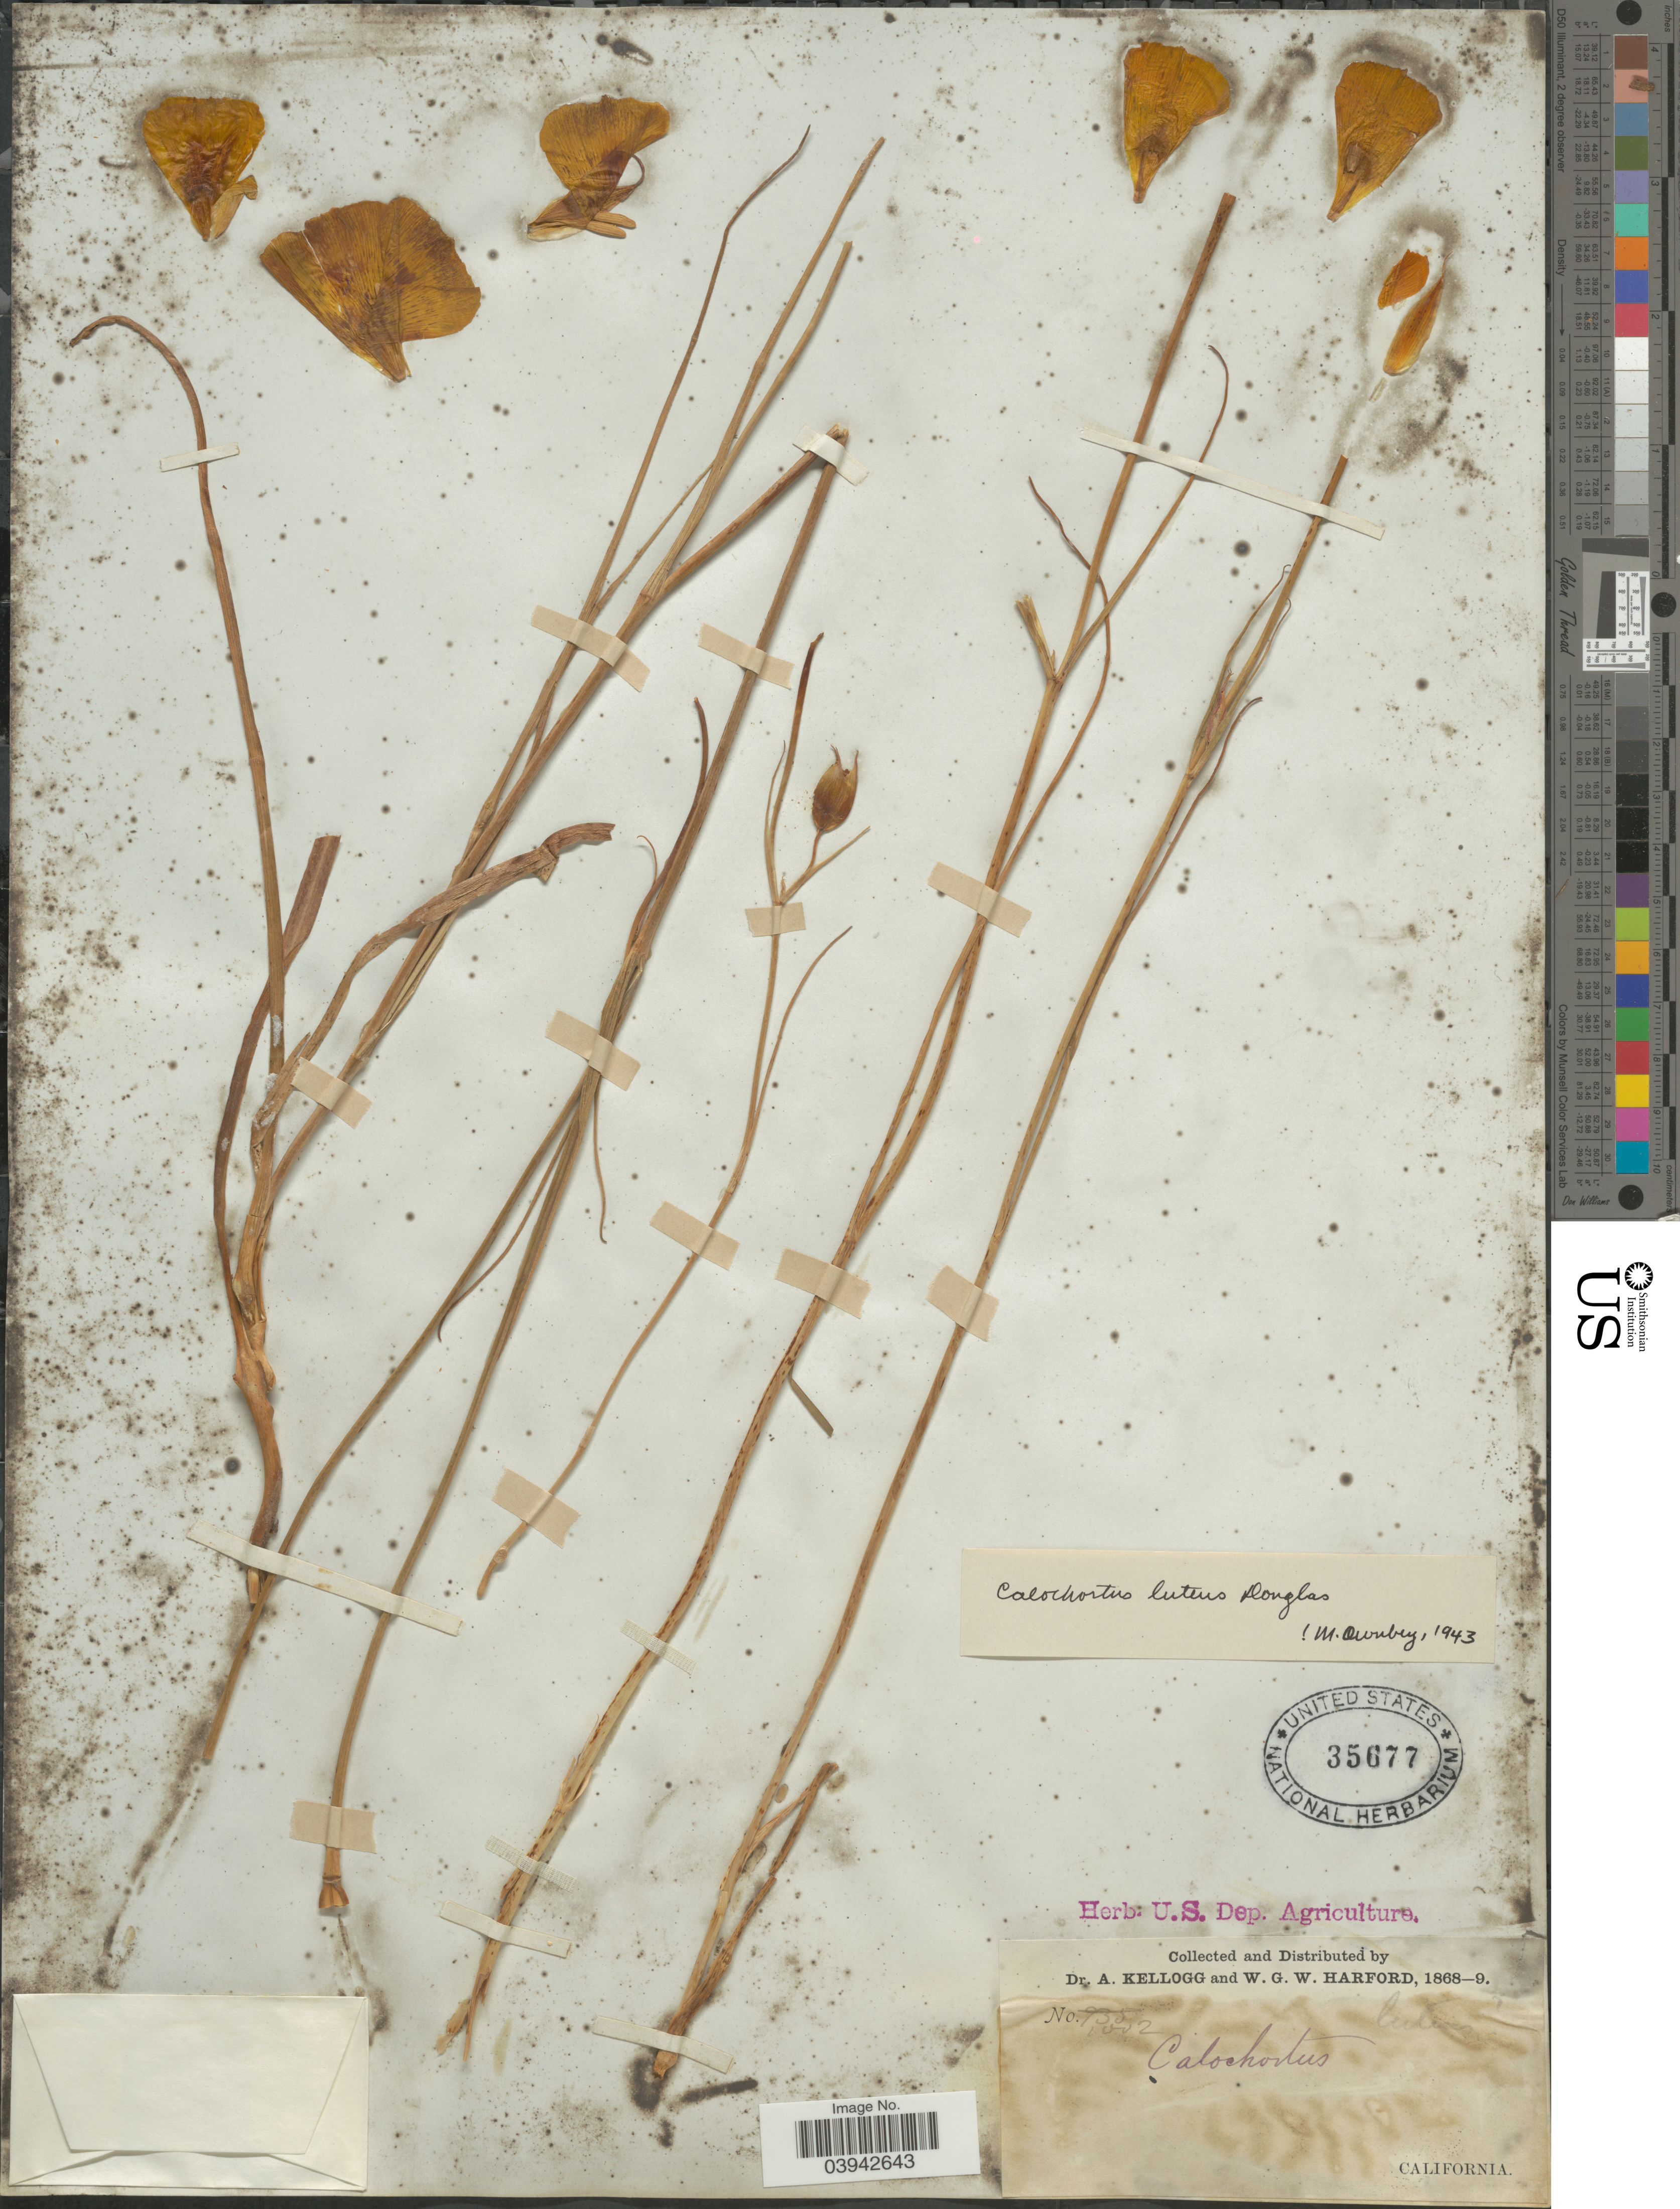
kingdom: Plantae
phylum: Tracheophyta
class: Liliopsida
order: Liliales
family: Liliaceae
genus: Calochortus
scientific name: Calochortus luteus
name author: Douglas ex Lindl.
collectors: A. Kellogg & W. G. W. Harford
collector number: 1002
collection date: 1868/1869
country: United States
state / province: California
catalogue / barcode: US 35677